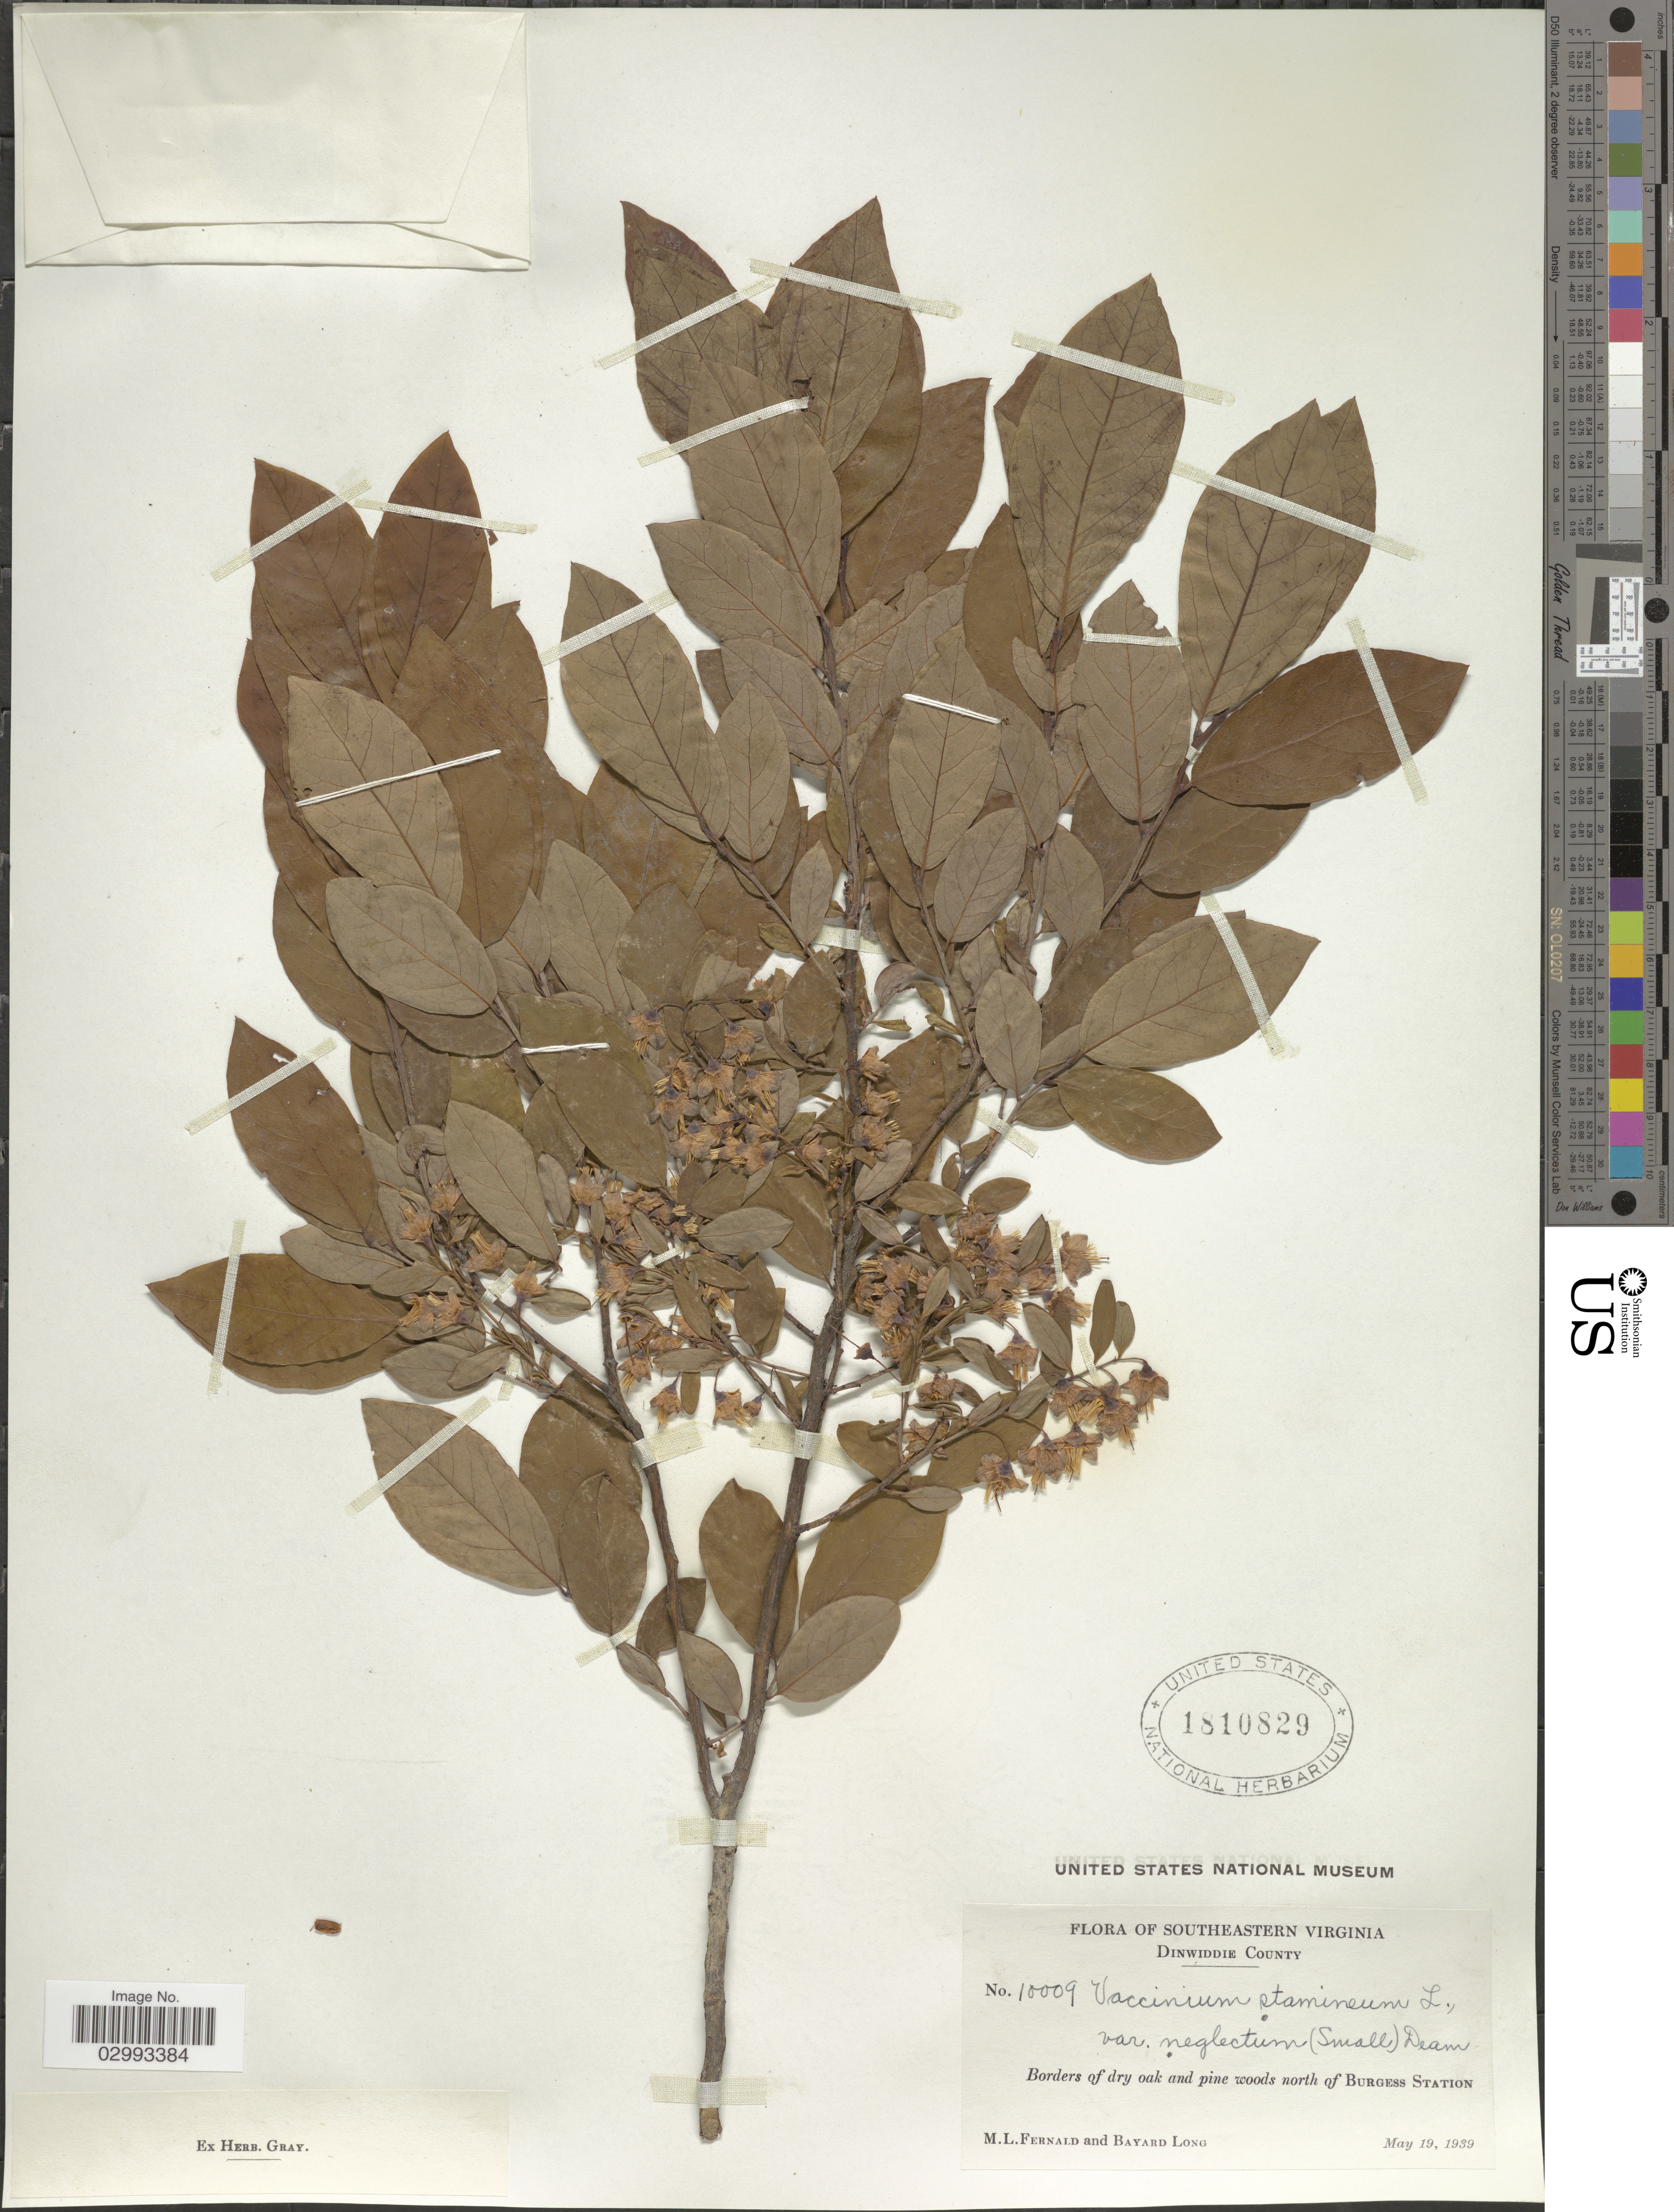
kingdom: Plantae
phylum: Tracheophyta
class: Magnoliopsida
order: Ericales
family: Ericaceae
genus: Polycodium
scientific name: Polycodium stamineum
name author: (L.) Greene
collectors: M. L. Fernald & B. Long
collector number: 10009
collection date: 1939-05-19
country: United States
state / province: Virginia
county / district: Dinwiddie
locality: Southeastern Virginia. Dinwiddie County. Borders of dry oak and pine woods north of Burgess Station.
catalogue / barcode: US 1810829